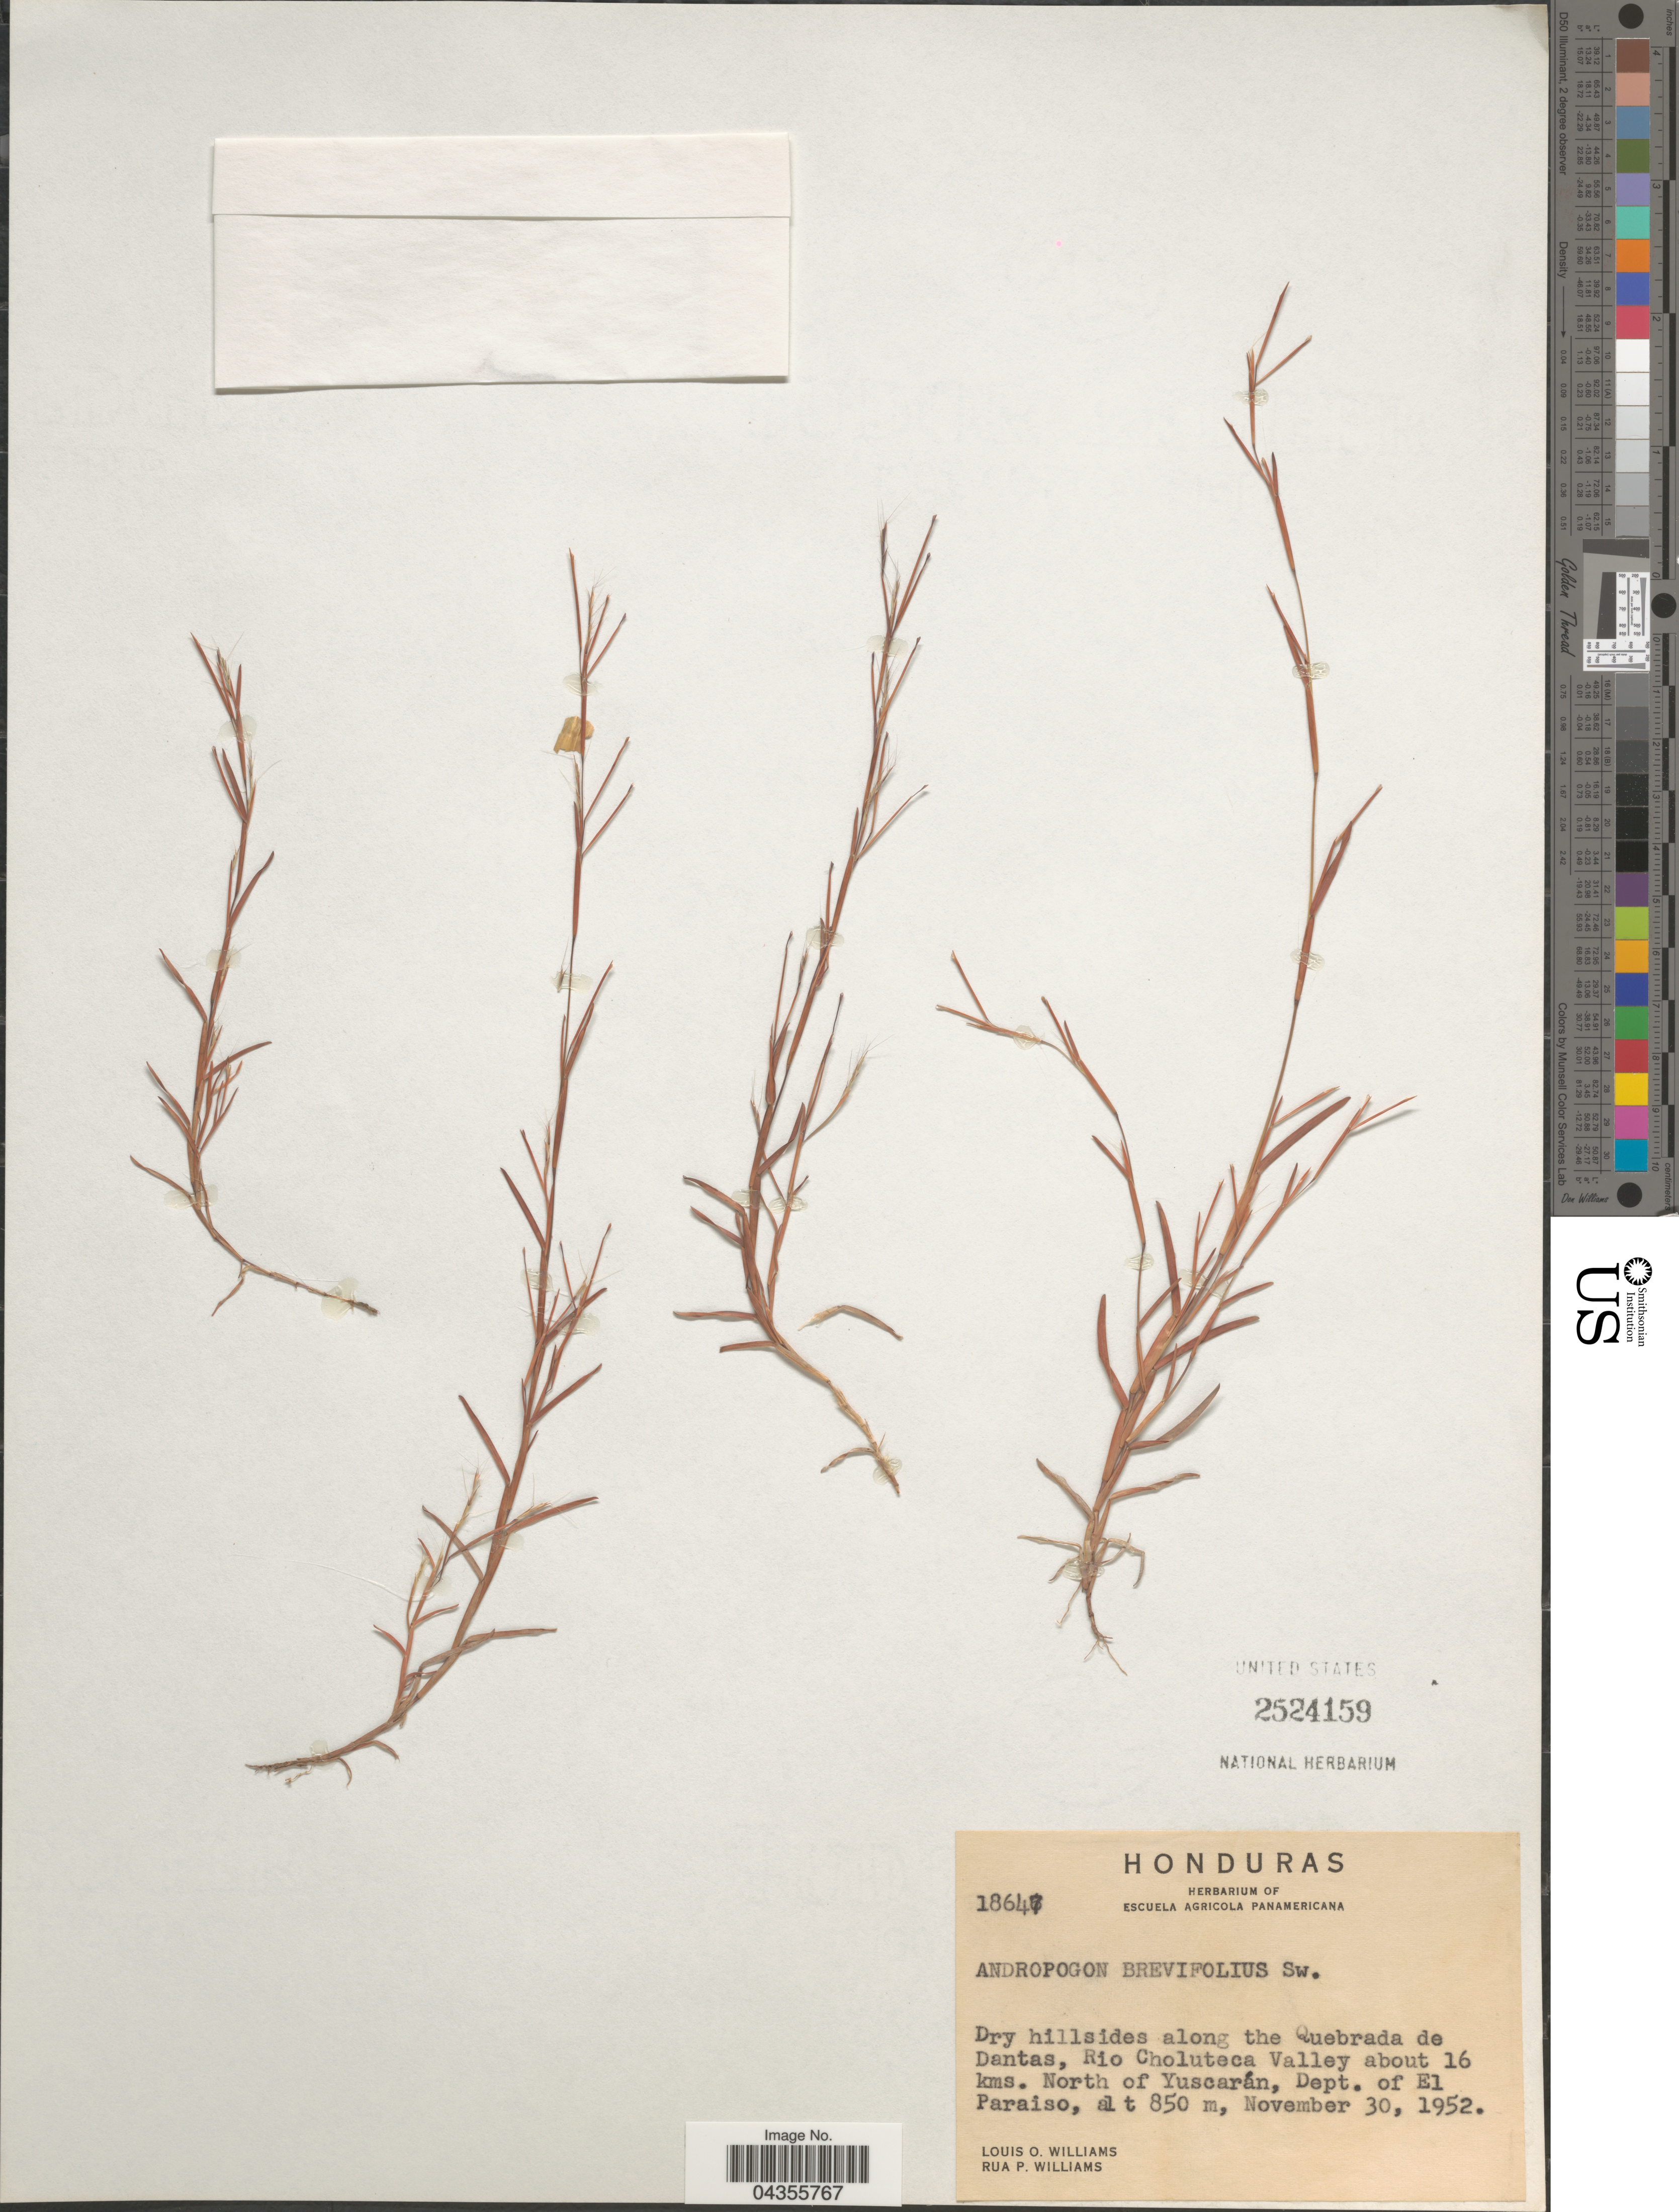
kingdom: Plantae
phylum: Tracheophyta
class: Liliopsida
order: Poales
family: Poaceae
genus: Schizachyrium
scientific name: Schizachyrium brevifolium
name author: (Sw.) Nees ex Büse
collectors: L. O. Williams & R. P. Williams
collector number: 18647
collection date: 1952-11-30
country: Honduras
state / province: El Paraiso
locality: Dry hillsides along the Quebrada de Dantas, Rio Choluteca Valley about 16 kms. North of Yuscarán, Dept. of El Paraíso.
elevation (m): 850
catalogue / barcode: US 2524159